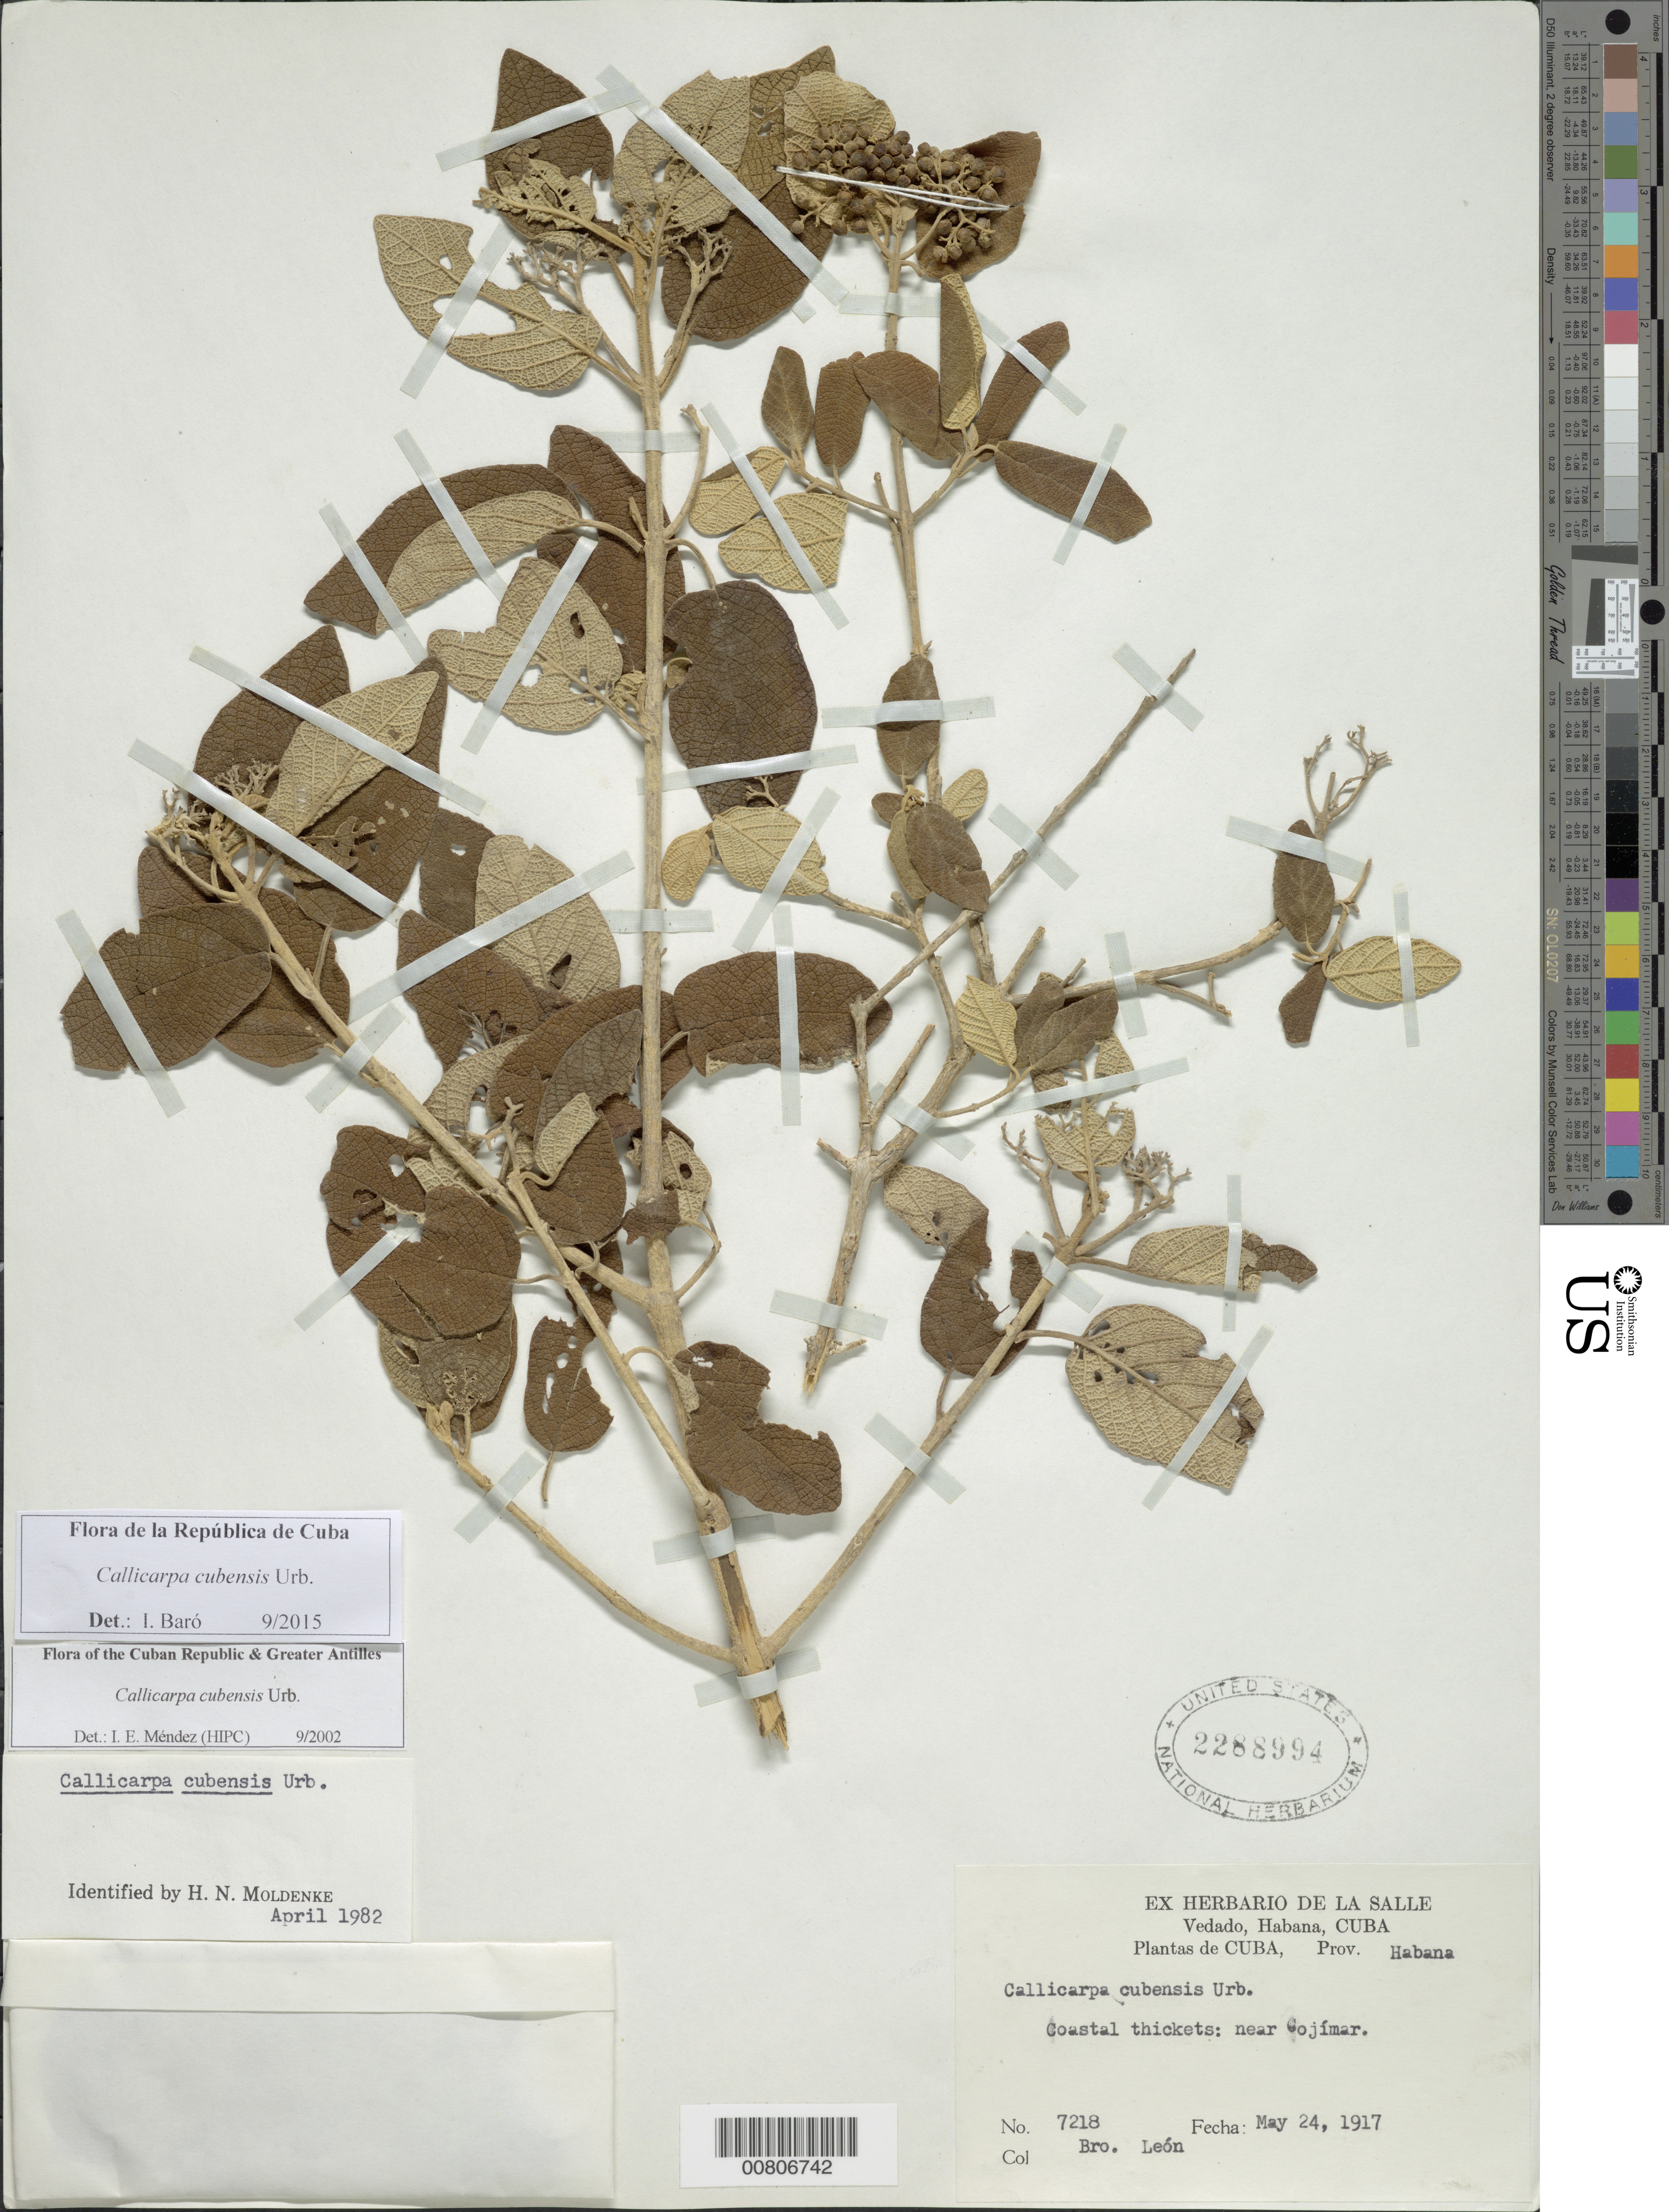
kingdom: Plantae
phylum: Tracheophyta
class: Magnoliopsida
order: Lamiales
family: Lamiaceae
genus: Callicarpa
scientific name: Callicarpa cubensis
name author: Urb.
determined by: Baró Oliedo, I.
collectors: Bro. León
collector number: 7218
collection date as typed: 24 May 1917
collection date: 1917-05-24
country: Cuba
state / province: La Habana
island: Cuba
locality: Cojímar, near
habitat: Costal thickets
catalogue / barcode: US 2288994